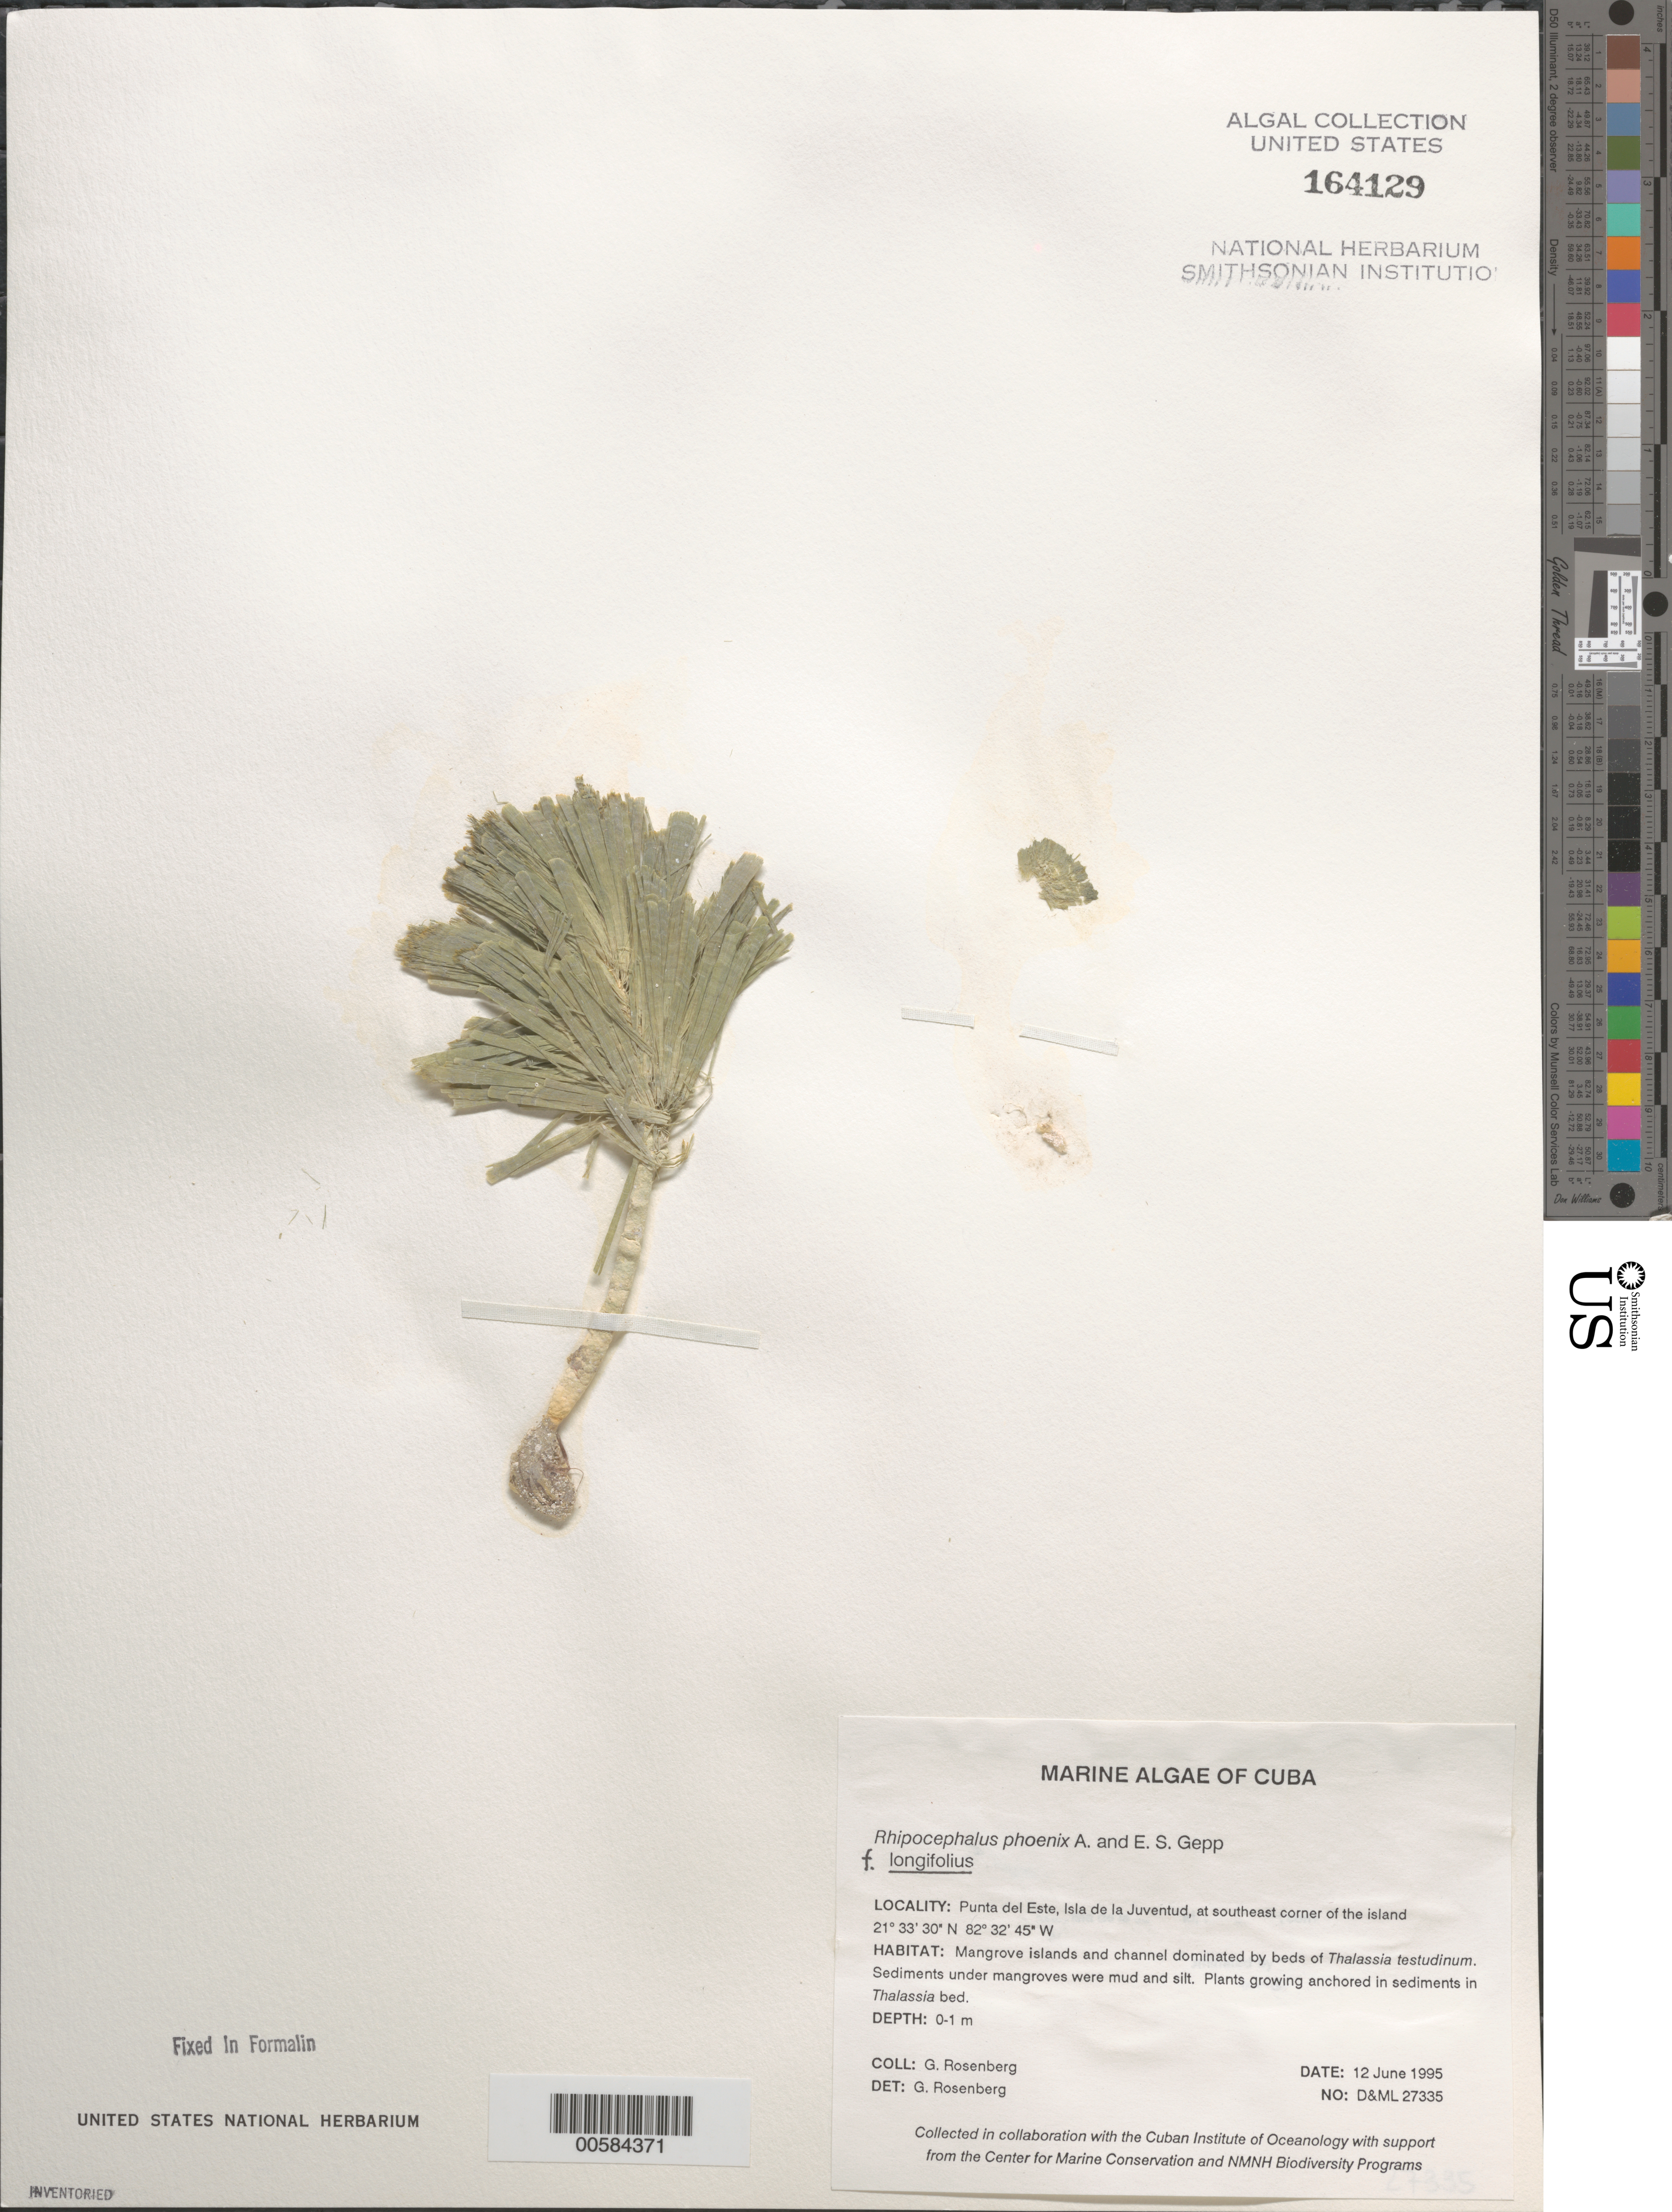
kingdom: Plantae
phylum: Chlorophyta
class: Ulvophyceae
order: Bryopsidales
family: Udoteaceae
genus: Rhipocephalus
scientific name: Rhipocephalus phoenix f. longifolius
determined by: Rosenberg, G.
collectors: G. Rosenberg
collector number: D&ML 27335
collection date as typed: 12 Jun 1995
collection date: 1995-06-12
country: Cuba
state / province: Isla de La Juventud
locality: Punta del este, isla de la juventud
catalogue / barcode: US 164129